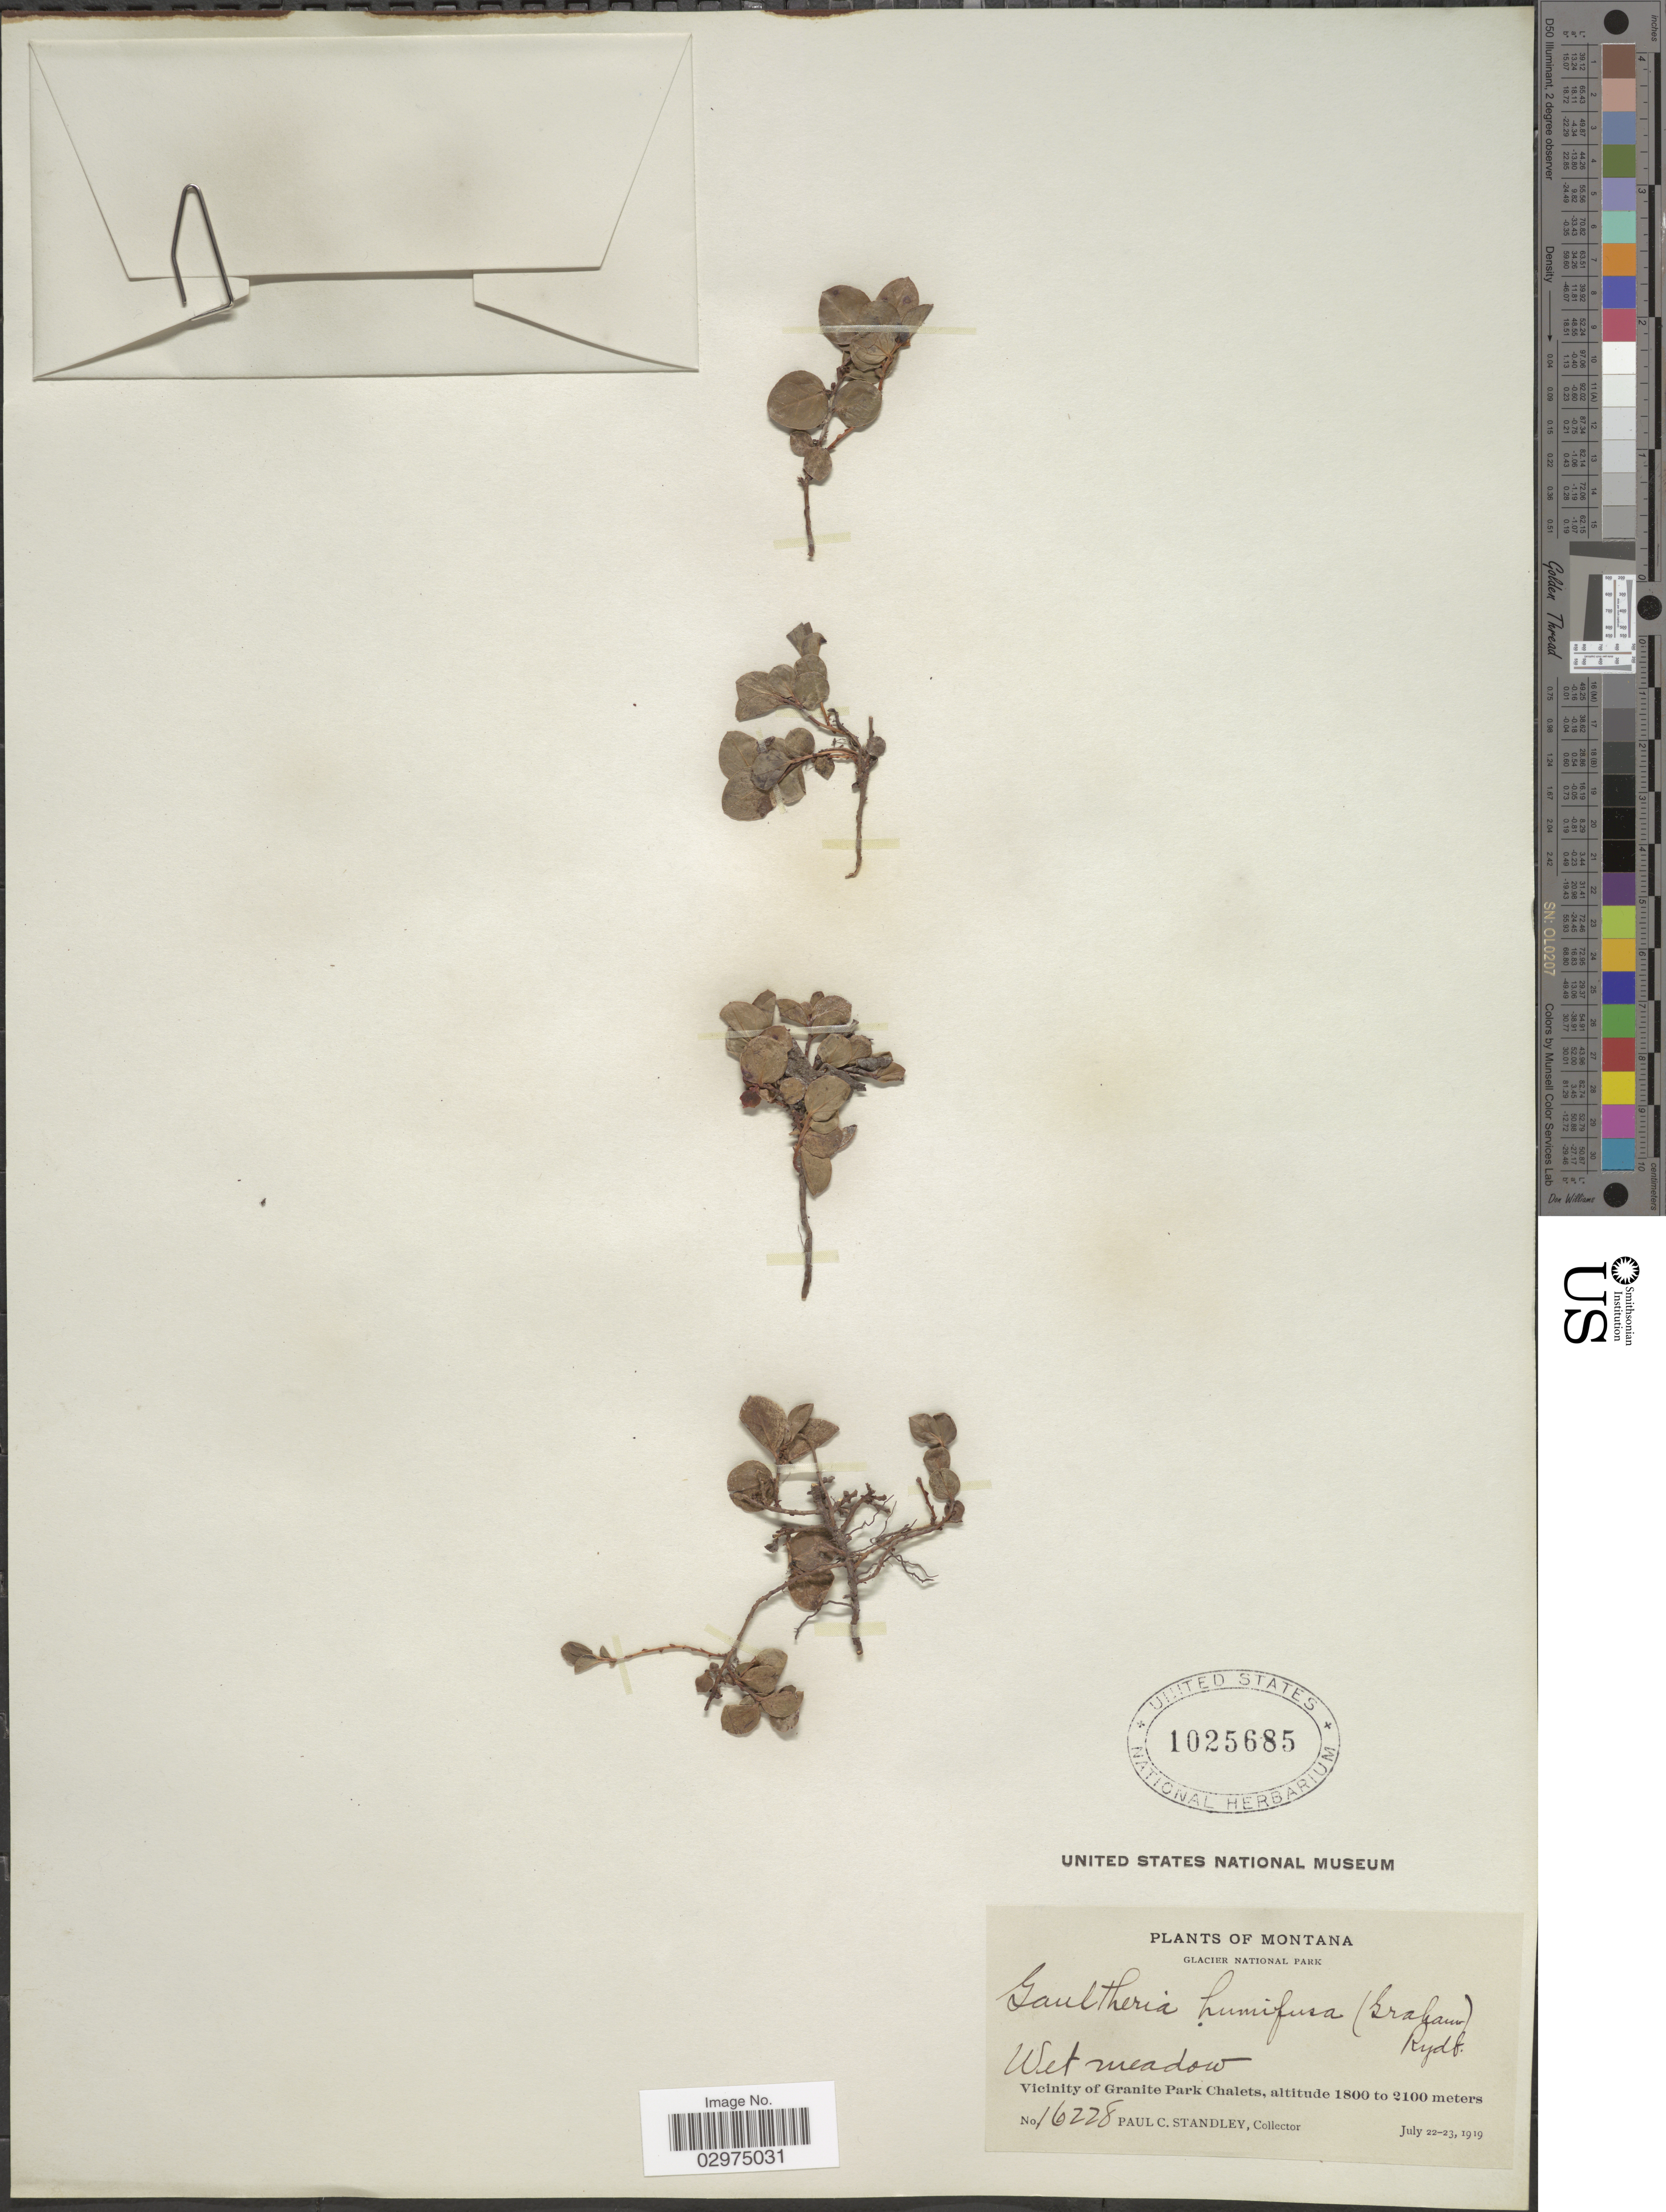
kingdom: Plantae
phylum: Tracheophyta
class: Magnoliopsida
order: Ericales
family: Ericaceae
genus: Gaultheria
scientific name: Gaultheria humifusa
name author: (Graham) Rydb.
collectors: P. C. Standley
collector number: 16228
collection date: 1919-07-22/1919-07-23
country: United States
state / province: Montana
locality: Glacier National Park. Vicinity of Granite Park Chalets.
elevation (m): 1800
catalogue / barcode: US 1025685